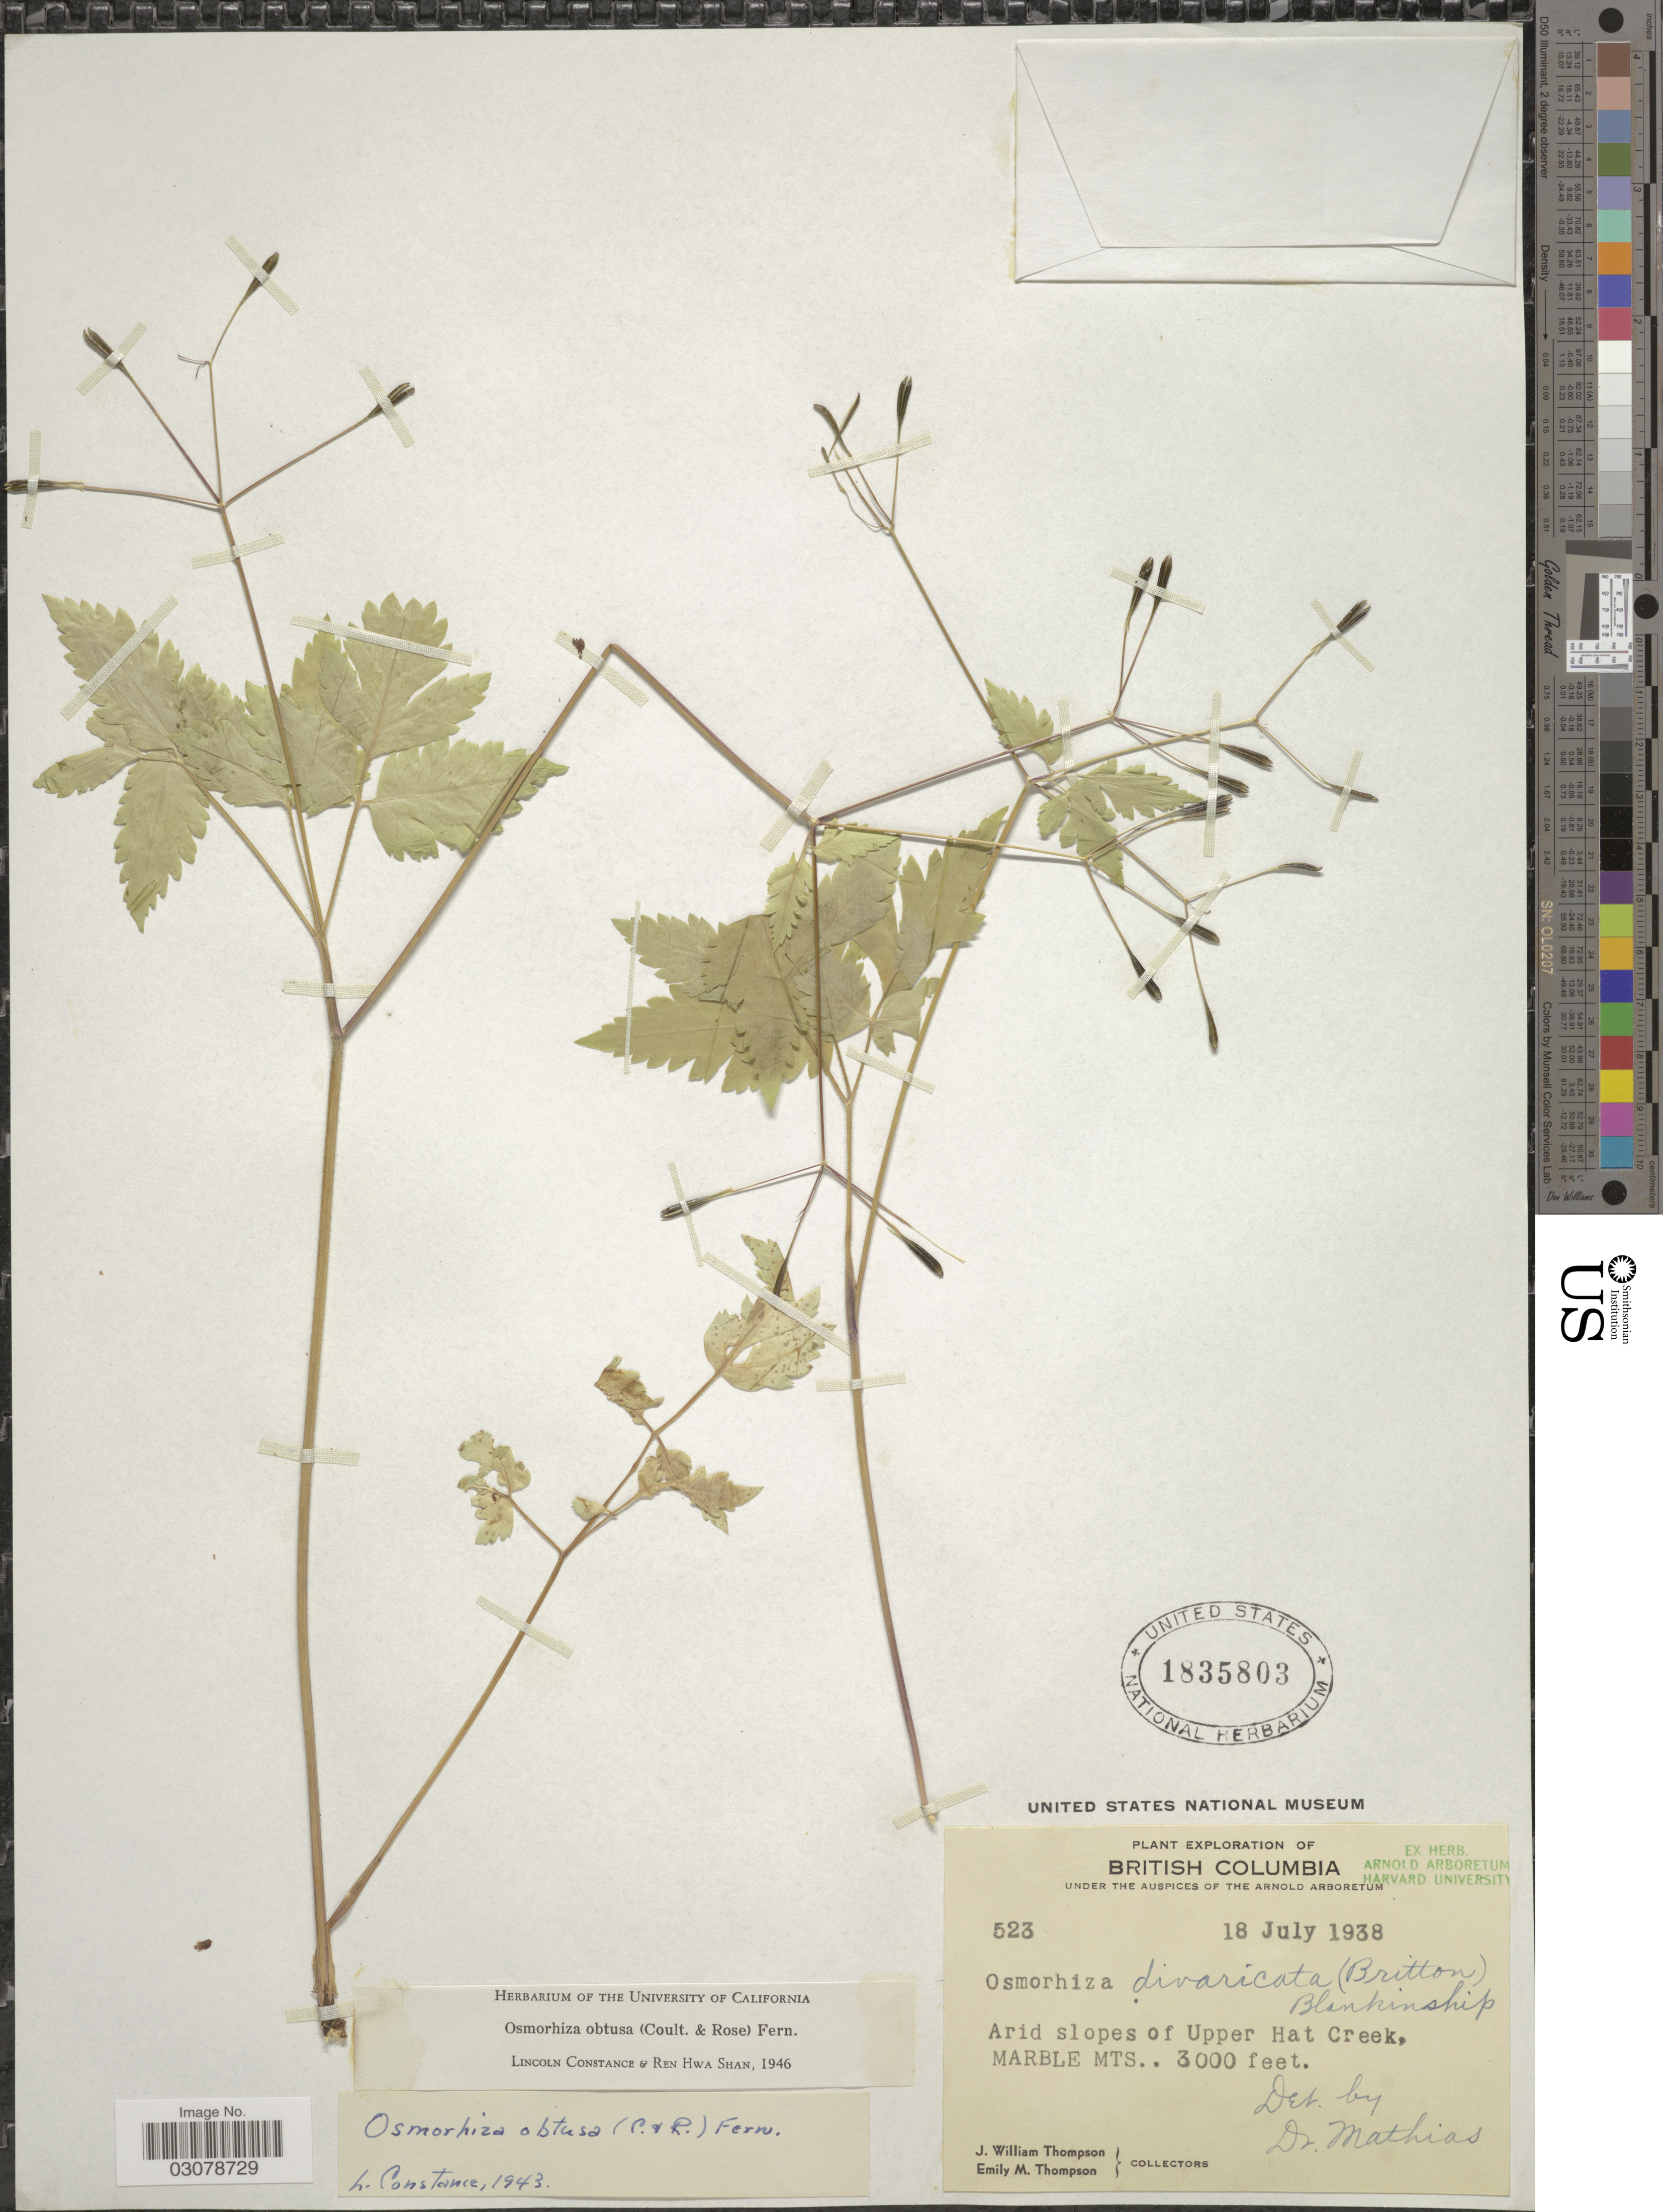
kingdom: Plantae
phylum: Tracheophyta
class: Magnoliopsida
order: Apiales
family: Apiaceae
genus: Osmorhiza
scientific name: Osmorhiza obtusa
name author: (J.M. Coult. & Rose) Fernald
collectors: J. W. Thompson & E. M. Thompson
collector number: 523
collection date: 1938-07-18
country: Canada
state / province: British Columbia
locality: Arid slopes of Upper Hat Creek, Marble Mts.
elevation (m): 914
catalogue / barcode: US 1835803